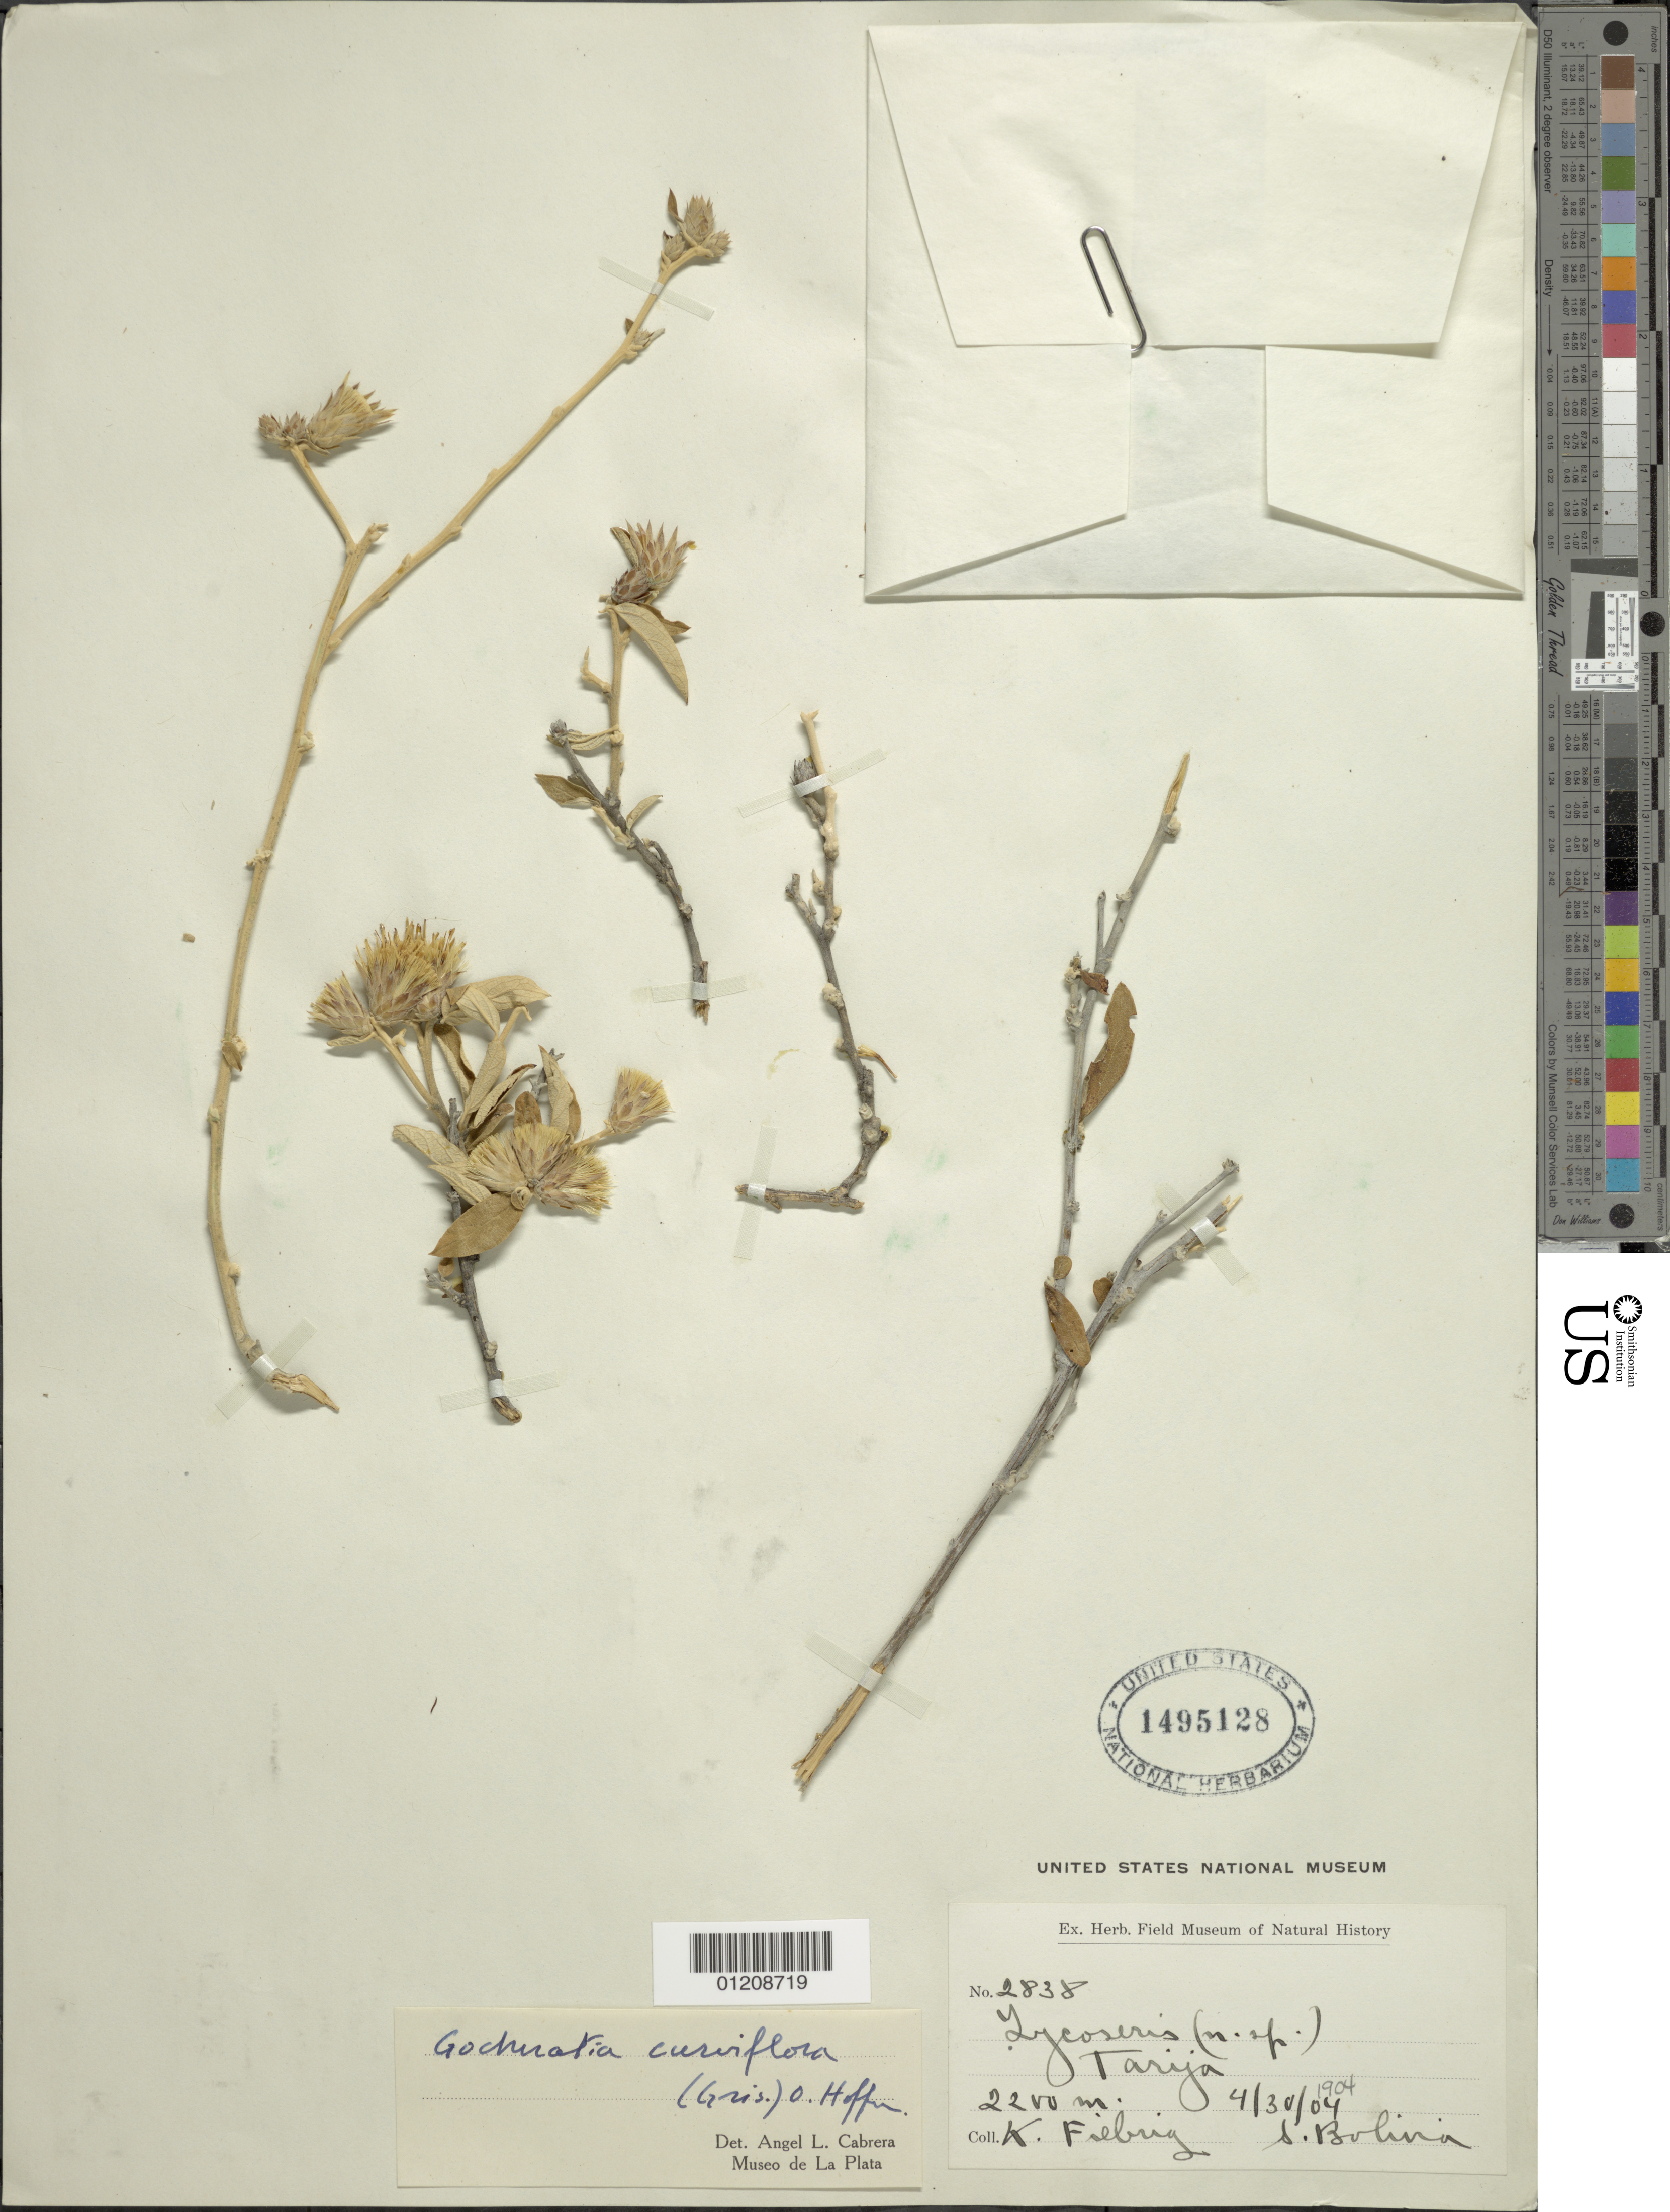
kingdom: Plantae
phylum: Tracheophyta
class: Magnoliopsida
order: Asterales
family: Asteraceae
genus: Moquiniastrum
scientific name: Moquiniastrum densicephalum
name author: (Cabrera) G. Sancho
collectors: K. Fiebrig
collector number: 2838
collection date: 1904-04-30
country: Bolivia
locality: Tarija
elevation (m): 2200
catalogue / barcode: US 1495128